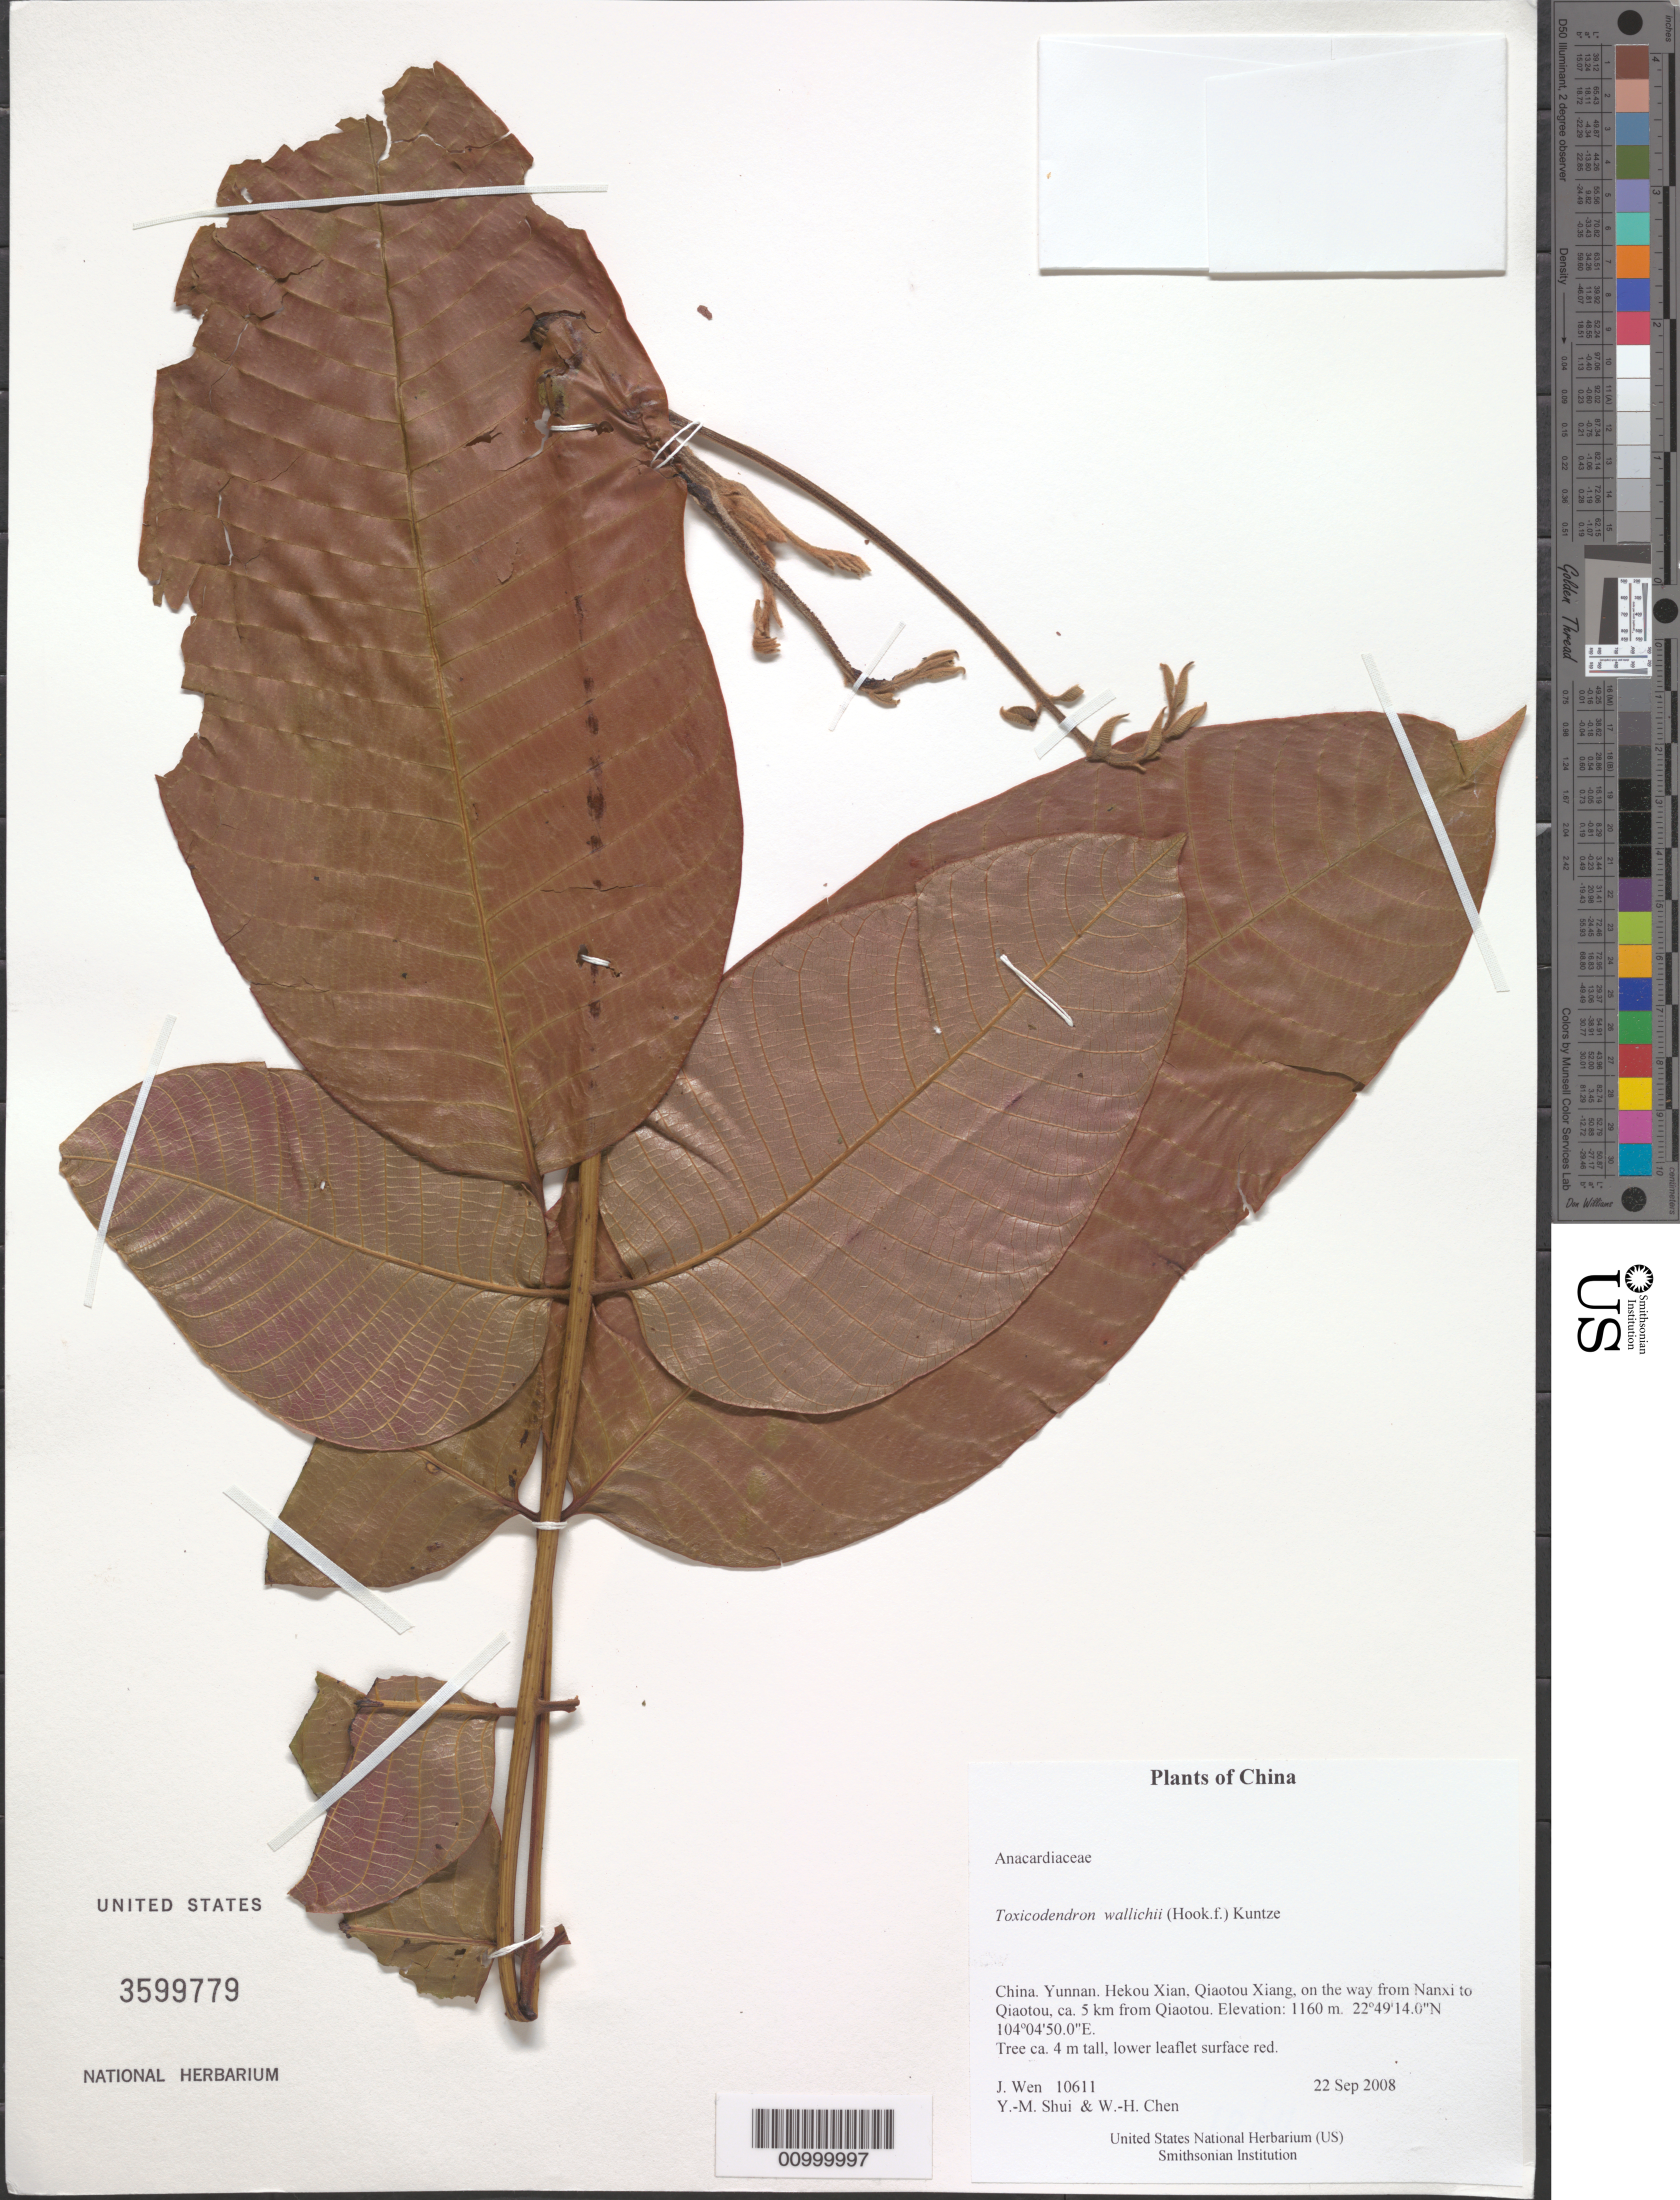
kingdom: Plantae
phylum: Tracheophyta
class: Magnoliopsida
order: Sapindales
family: Anacardiaceae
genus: Toxicodendron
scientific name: Toxicodendron wallichii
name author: (Hook. f.) Kuntze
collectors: J. Wen, Y. Shui & W. Chen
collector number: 10611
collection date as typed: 22 Sep 2008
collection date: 2008-09-22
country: China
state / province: Yunnan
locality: Hekou Xian, Qiaotou Xiang, on the way from Nanxi to Qiaotou, ca. 5 km from Qiaotou.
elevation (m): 1160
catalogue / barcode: US 3599779